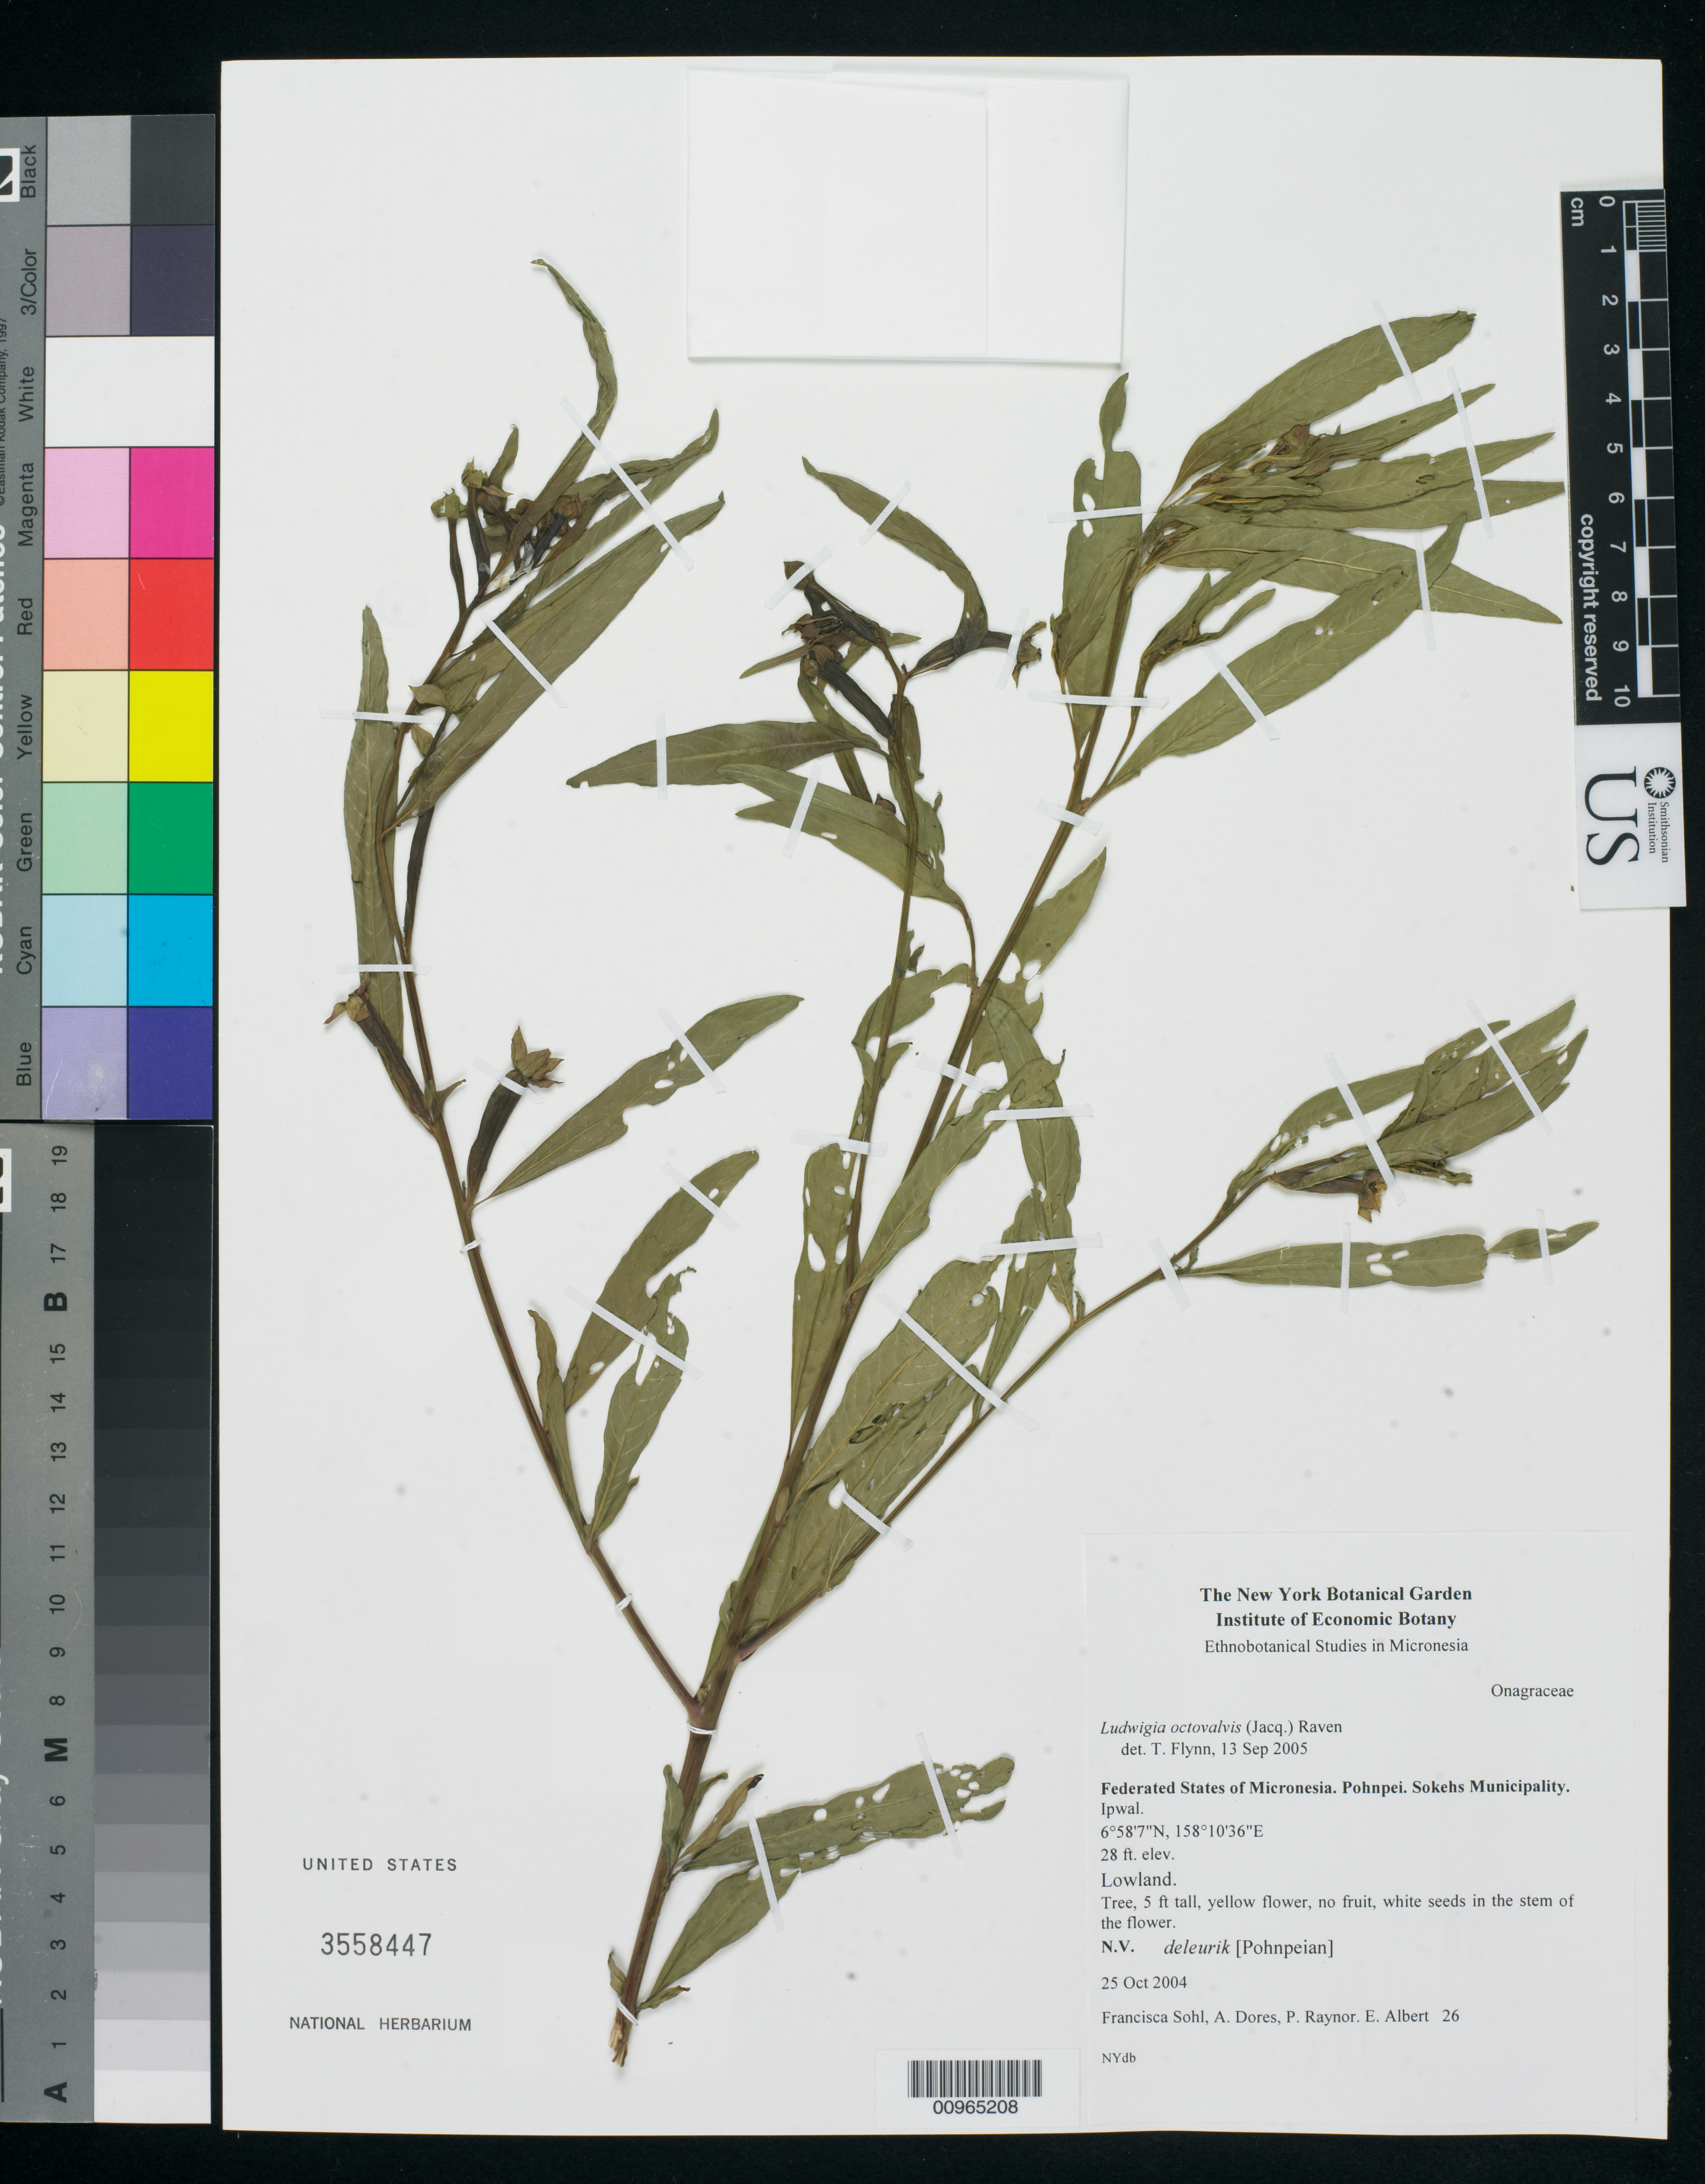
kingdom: Plantae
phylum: Tracheophyta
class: Magnoliopsida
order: Myrtales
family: Onagraceae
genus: Ludwigia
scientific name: Ludwigia octovalvis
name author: (Jacq.) P.H. Raven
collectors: F. Sohl, A. Dores, A. Raynor & E. Albert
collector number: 26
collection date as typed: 25 Oct 2004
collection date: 2004-10-25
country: Micronesia, Federated States of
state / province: Pohnpei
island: Pohnpei [Ponape]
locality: Ipwal, Sokehs Muncipality, Pohnpei, Micronesia. Lowland.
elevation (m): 9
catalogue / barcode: US 3558447